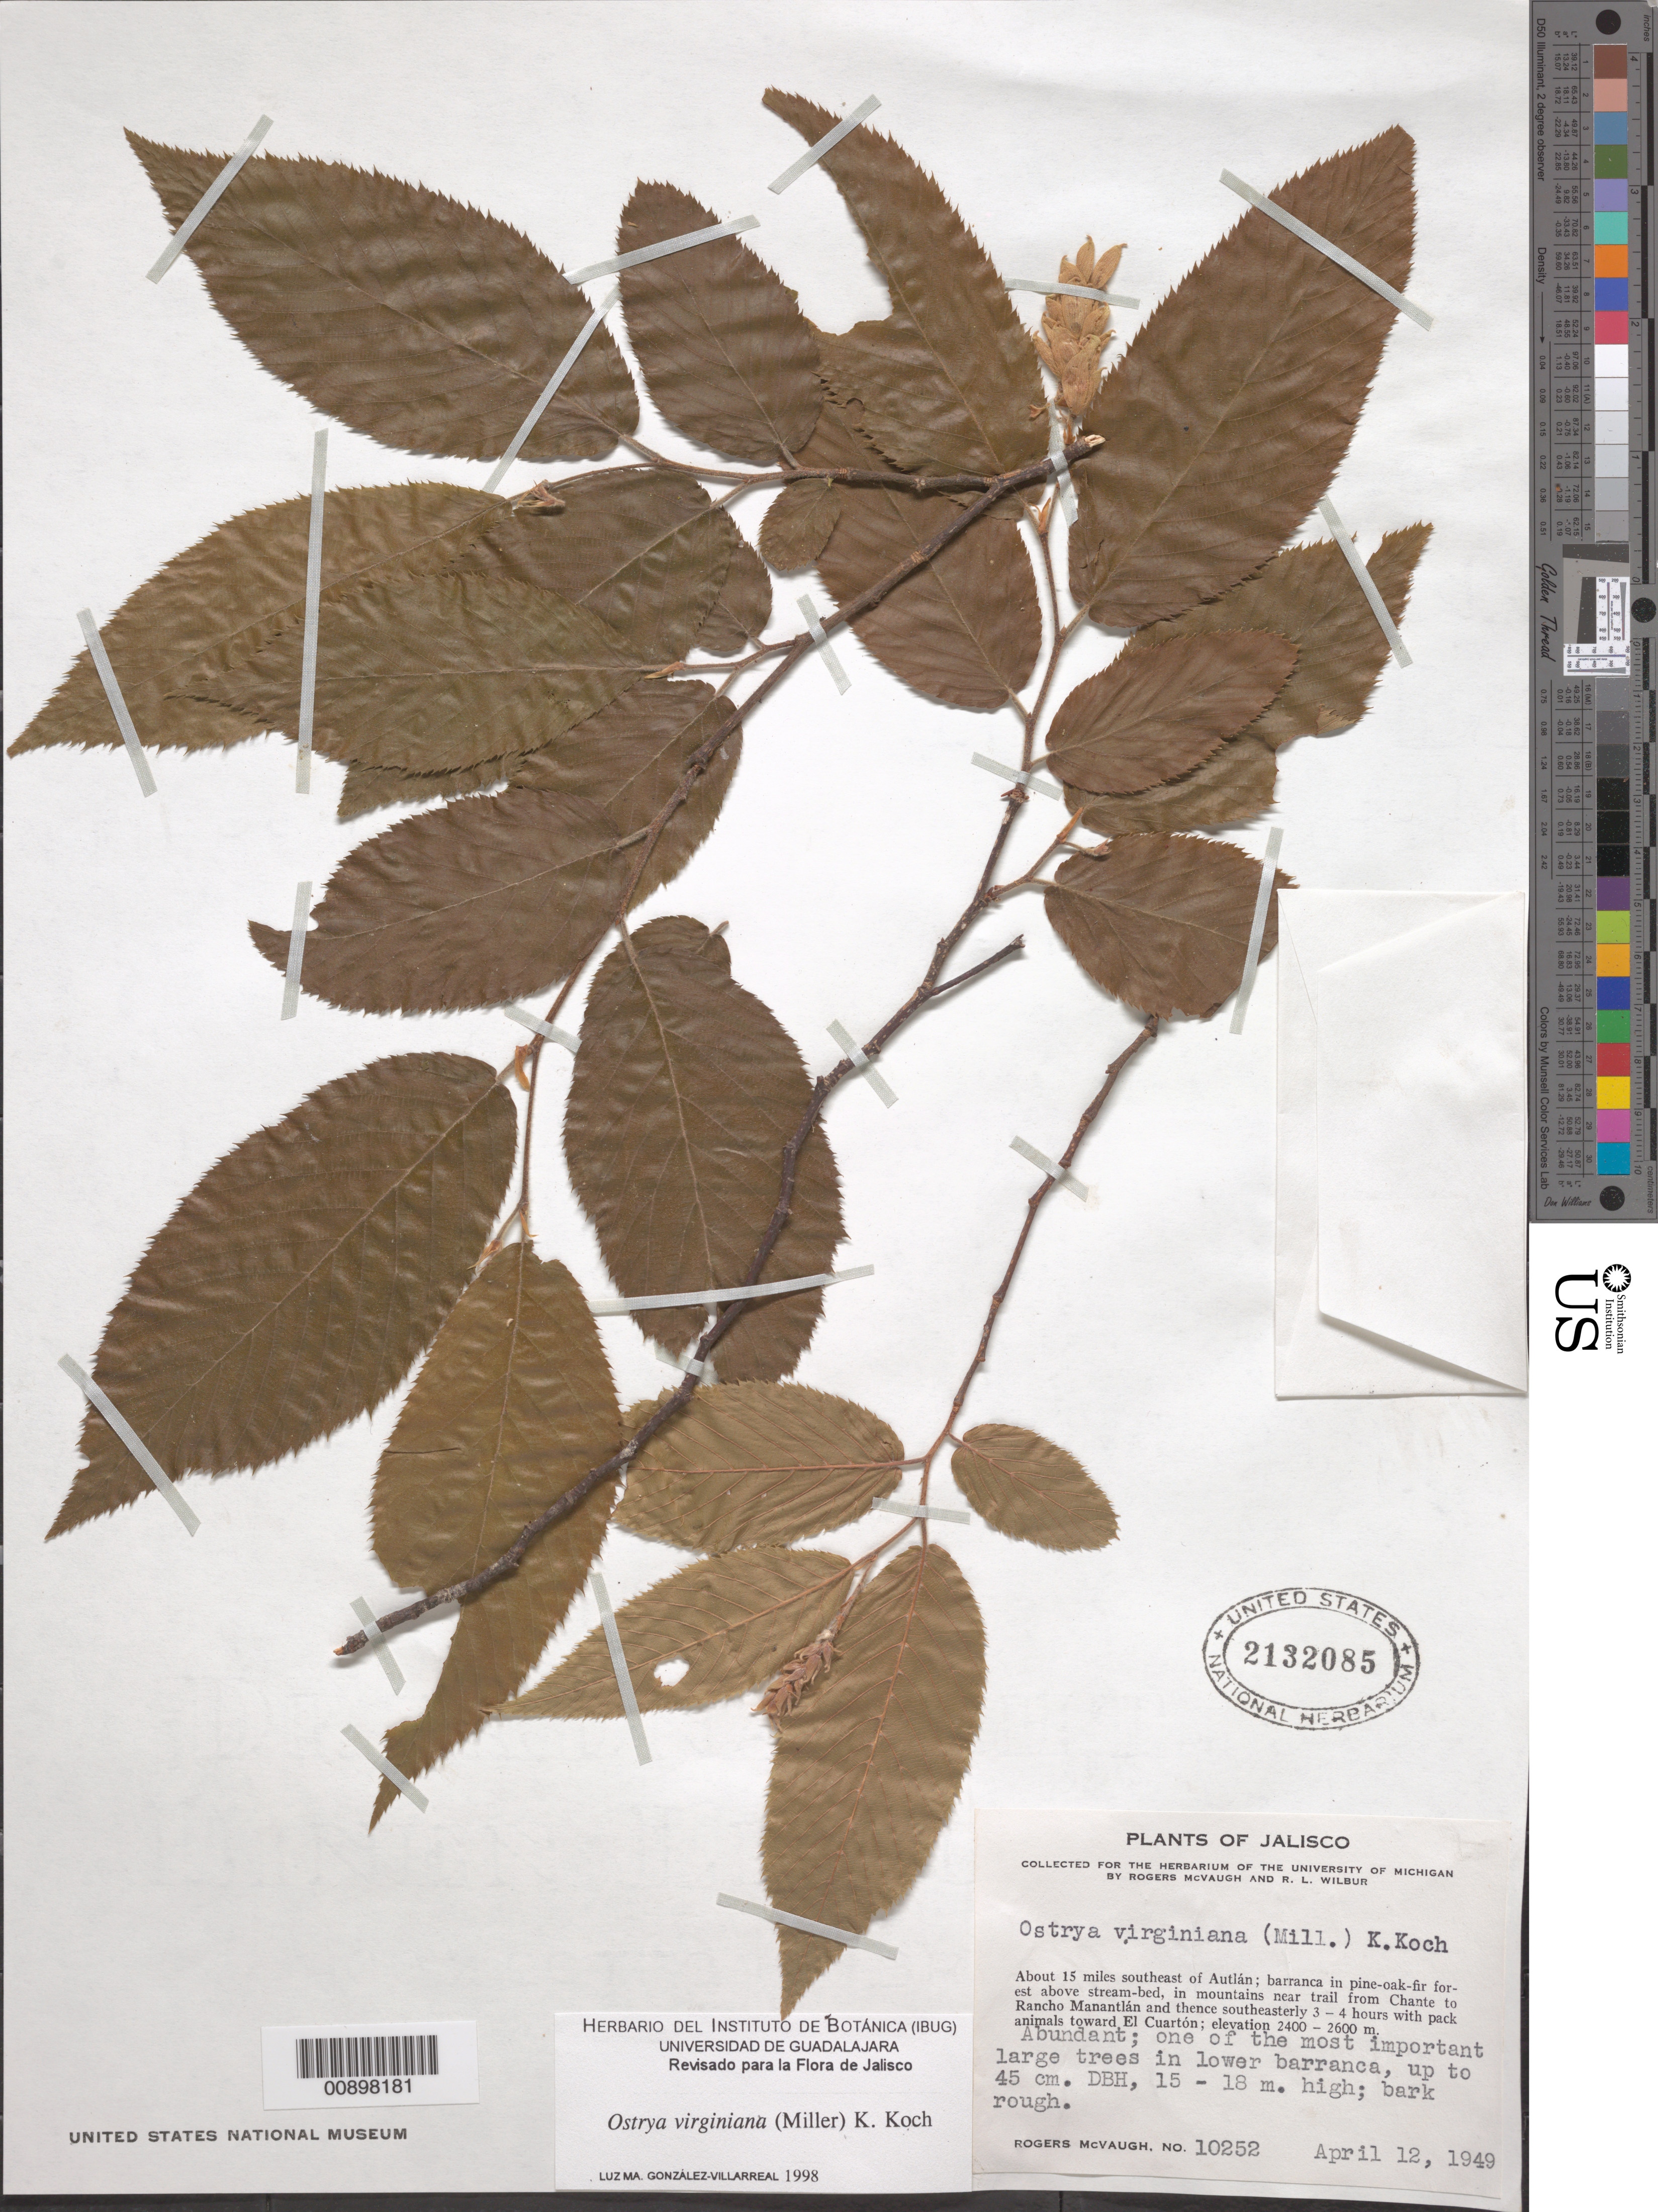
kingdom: Plantae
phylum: Tracheophyta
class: Magnoliopsida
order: Fagales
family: Betulaceae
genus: Ostrya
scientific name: Ostrya virginiana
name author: (Mill.) K. Koch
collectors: R. McVaugh & R. L. Wilbur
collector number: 10252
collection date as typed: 12 Apr 1949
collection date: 1949-04-12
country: Mexico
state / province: Jalisco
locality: About 15 mi. SE of Autlán; barranca in pine-oak-fir forest above stream-bed, in mountains near trail from Chante to Rancho Manantlán and thence southeasterly 3-4 hours with pack animals toward El Cuartón.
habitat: In lower barranca.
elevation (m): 2600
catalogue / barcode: US 2132085